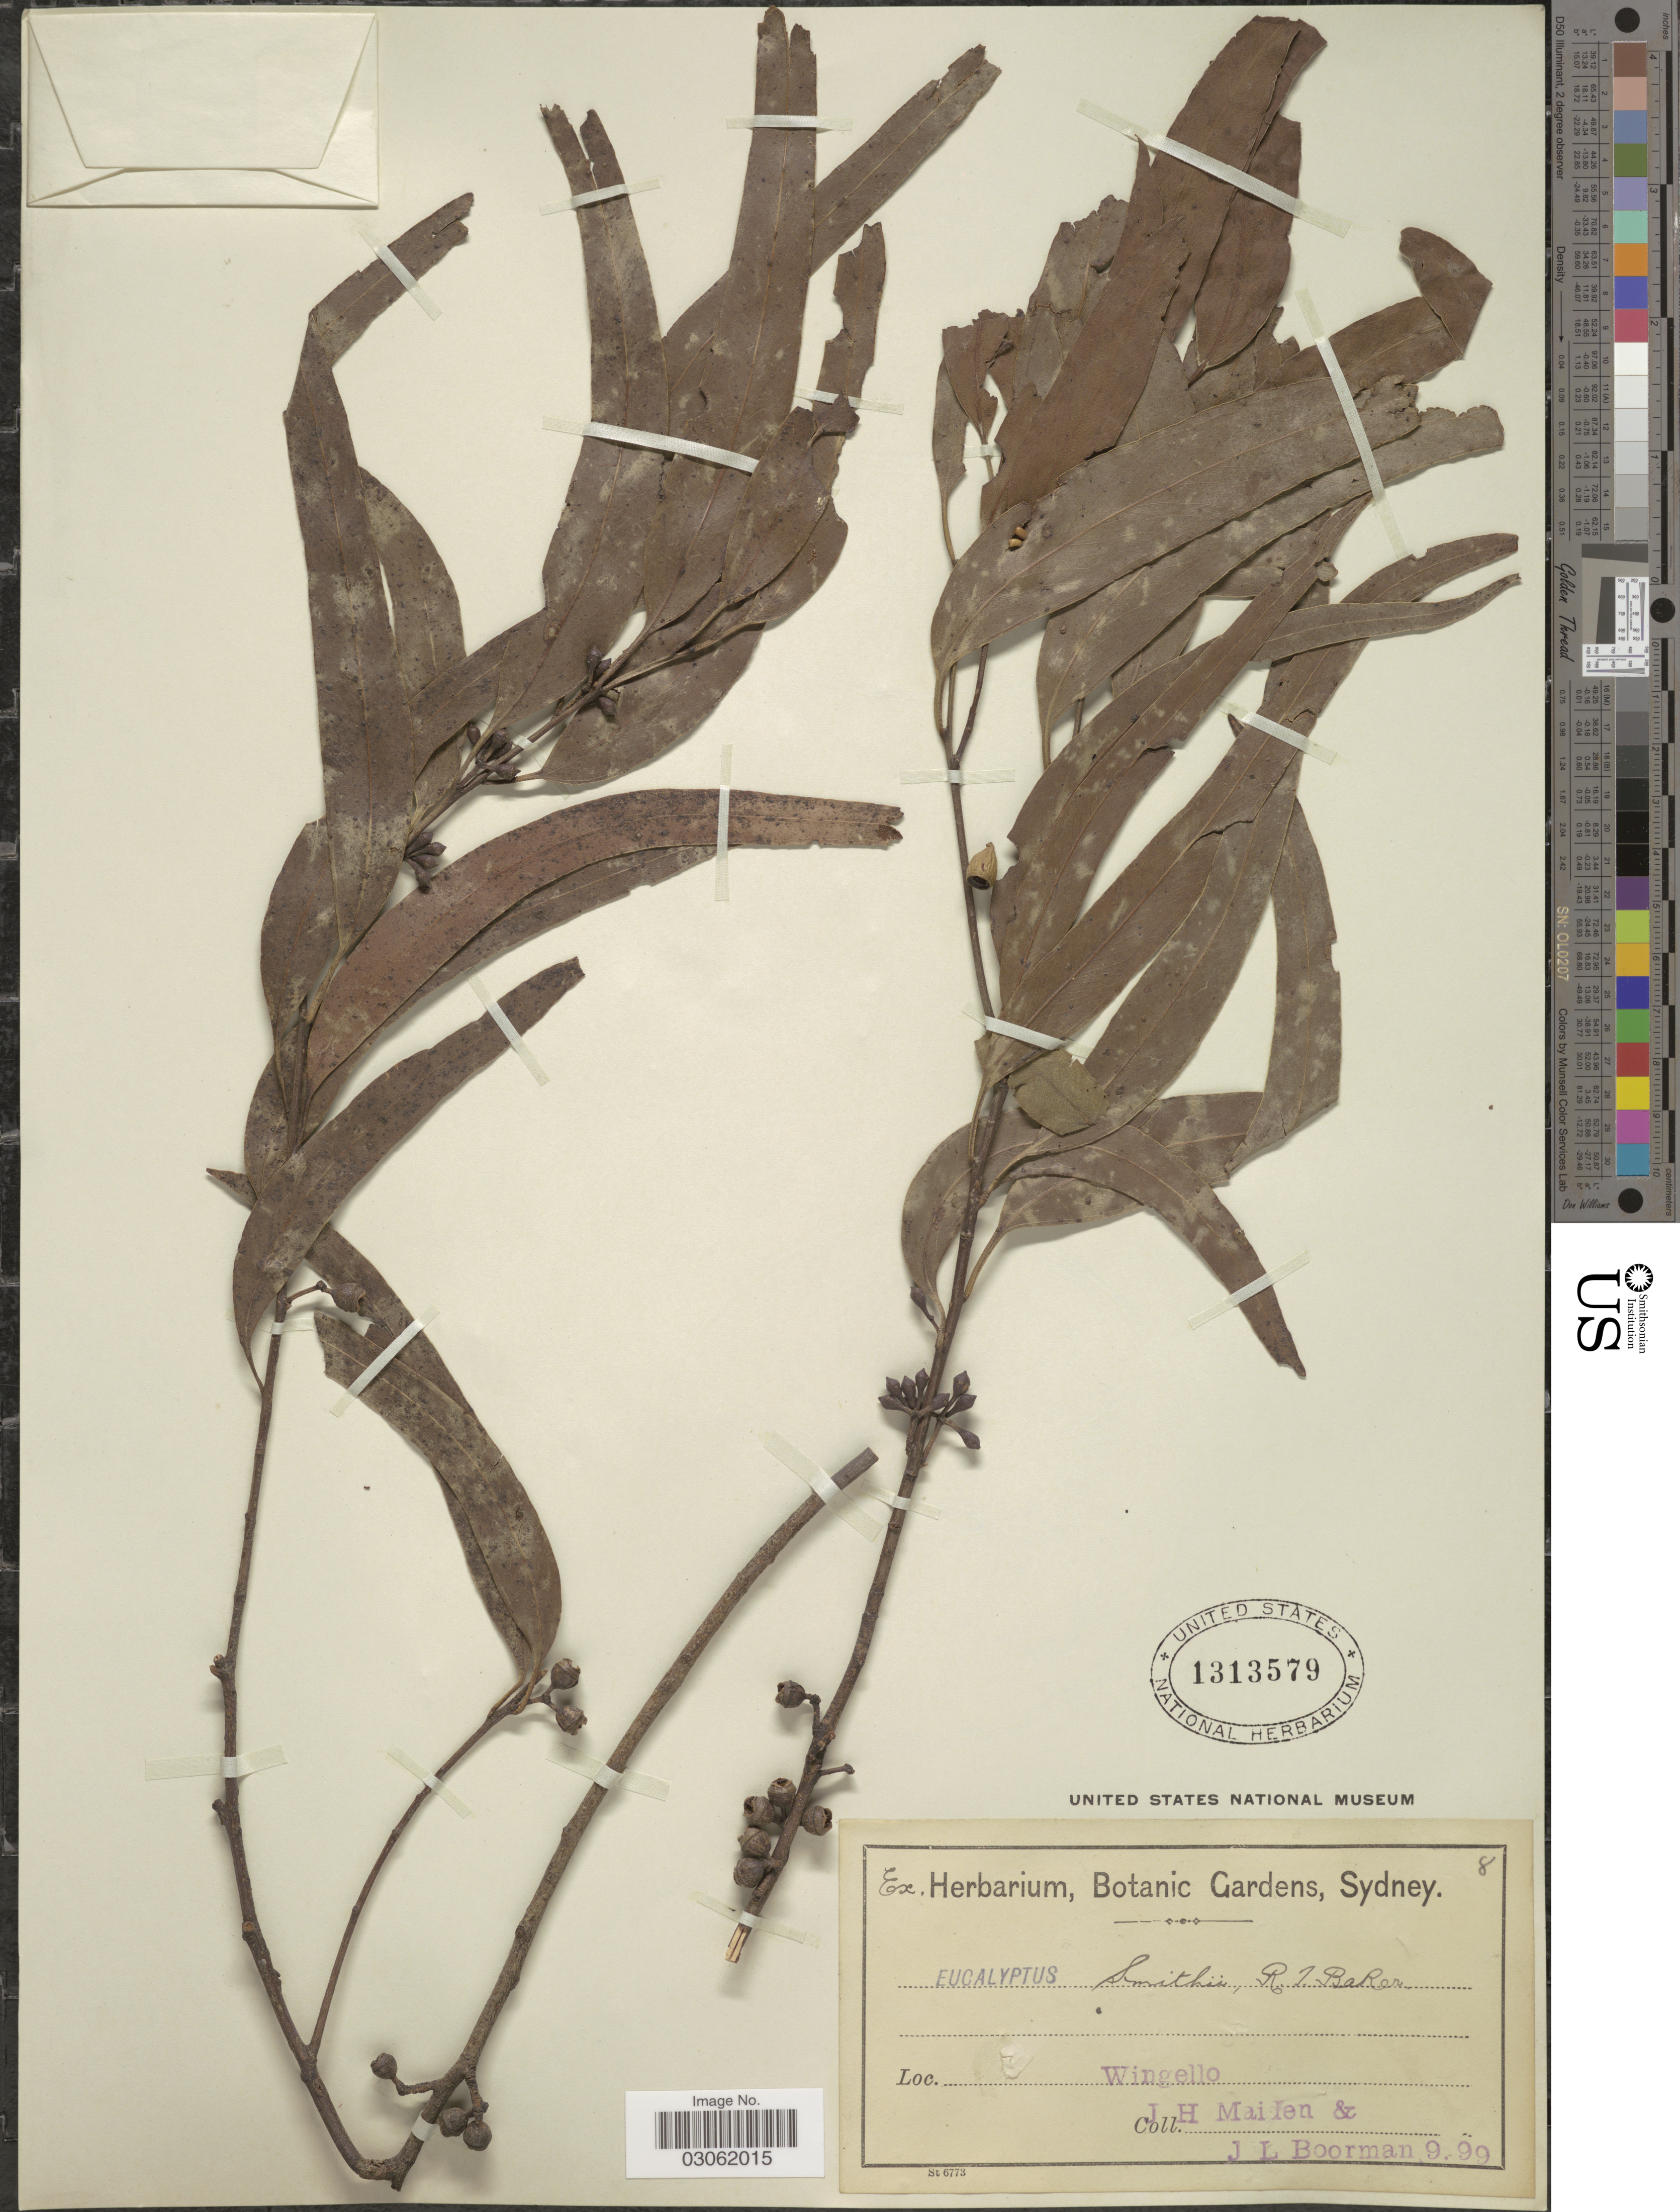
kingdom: Plantae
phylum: Tracheophyta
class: Magnoliopsida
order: Myrtales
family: Myrtaceae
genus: Eucalyptus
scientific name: Eucalyptus smithii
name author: R.T. Baker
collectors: J. Maiden & J. Boorman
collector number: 8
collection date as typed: Transcribed d/m/y: /9/99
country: Australia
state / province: New South Wales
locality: Wingello.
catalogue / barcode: US 1313579